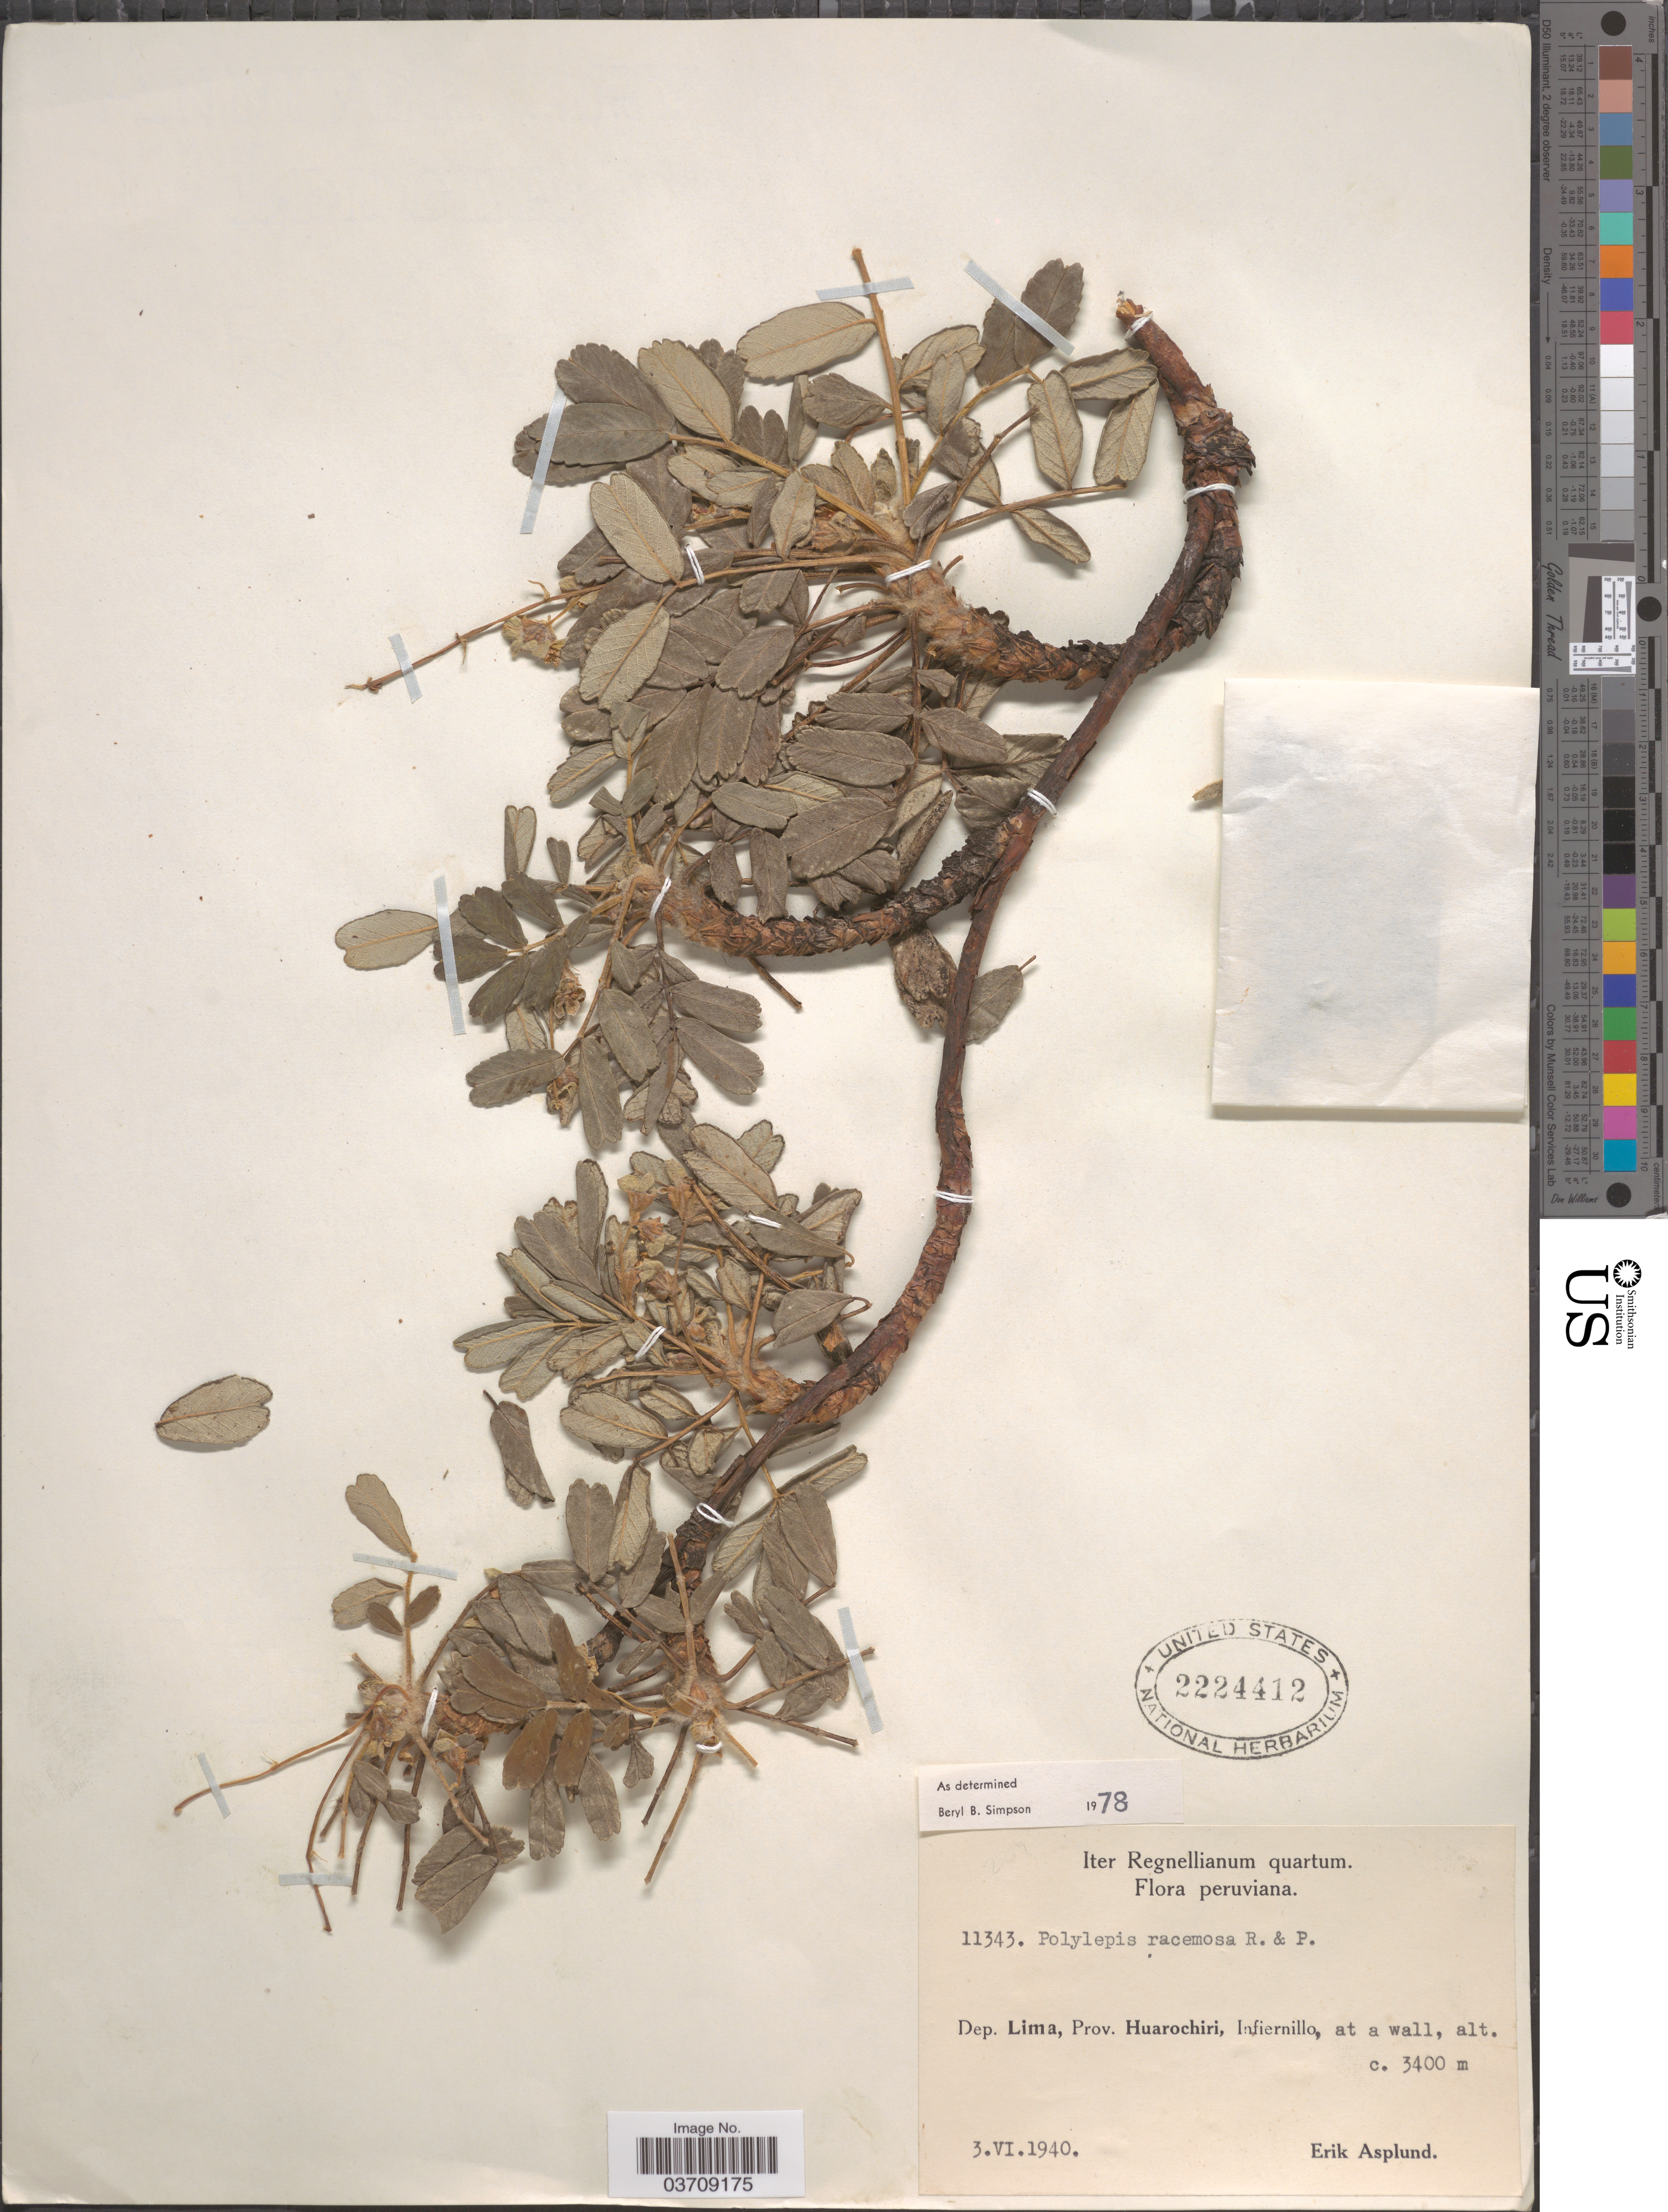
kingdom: Plantae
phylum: Tracheophyta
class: Magnoliopsida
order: Rosales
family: Rosaceae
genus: Polylepis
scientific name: Polylepis racemosa subsp. racemosa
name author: Ruiz & Pav.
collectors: E. Asplund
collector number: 11343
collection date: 1940-06-03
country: Peru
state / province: Lima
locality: Dep. Lima, Prov. Huarochiri, Infiernillo.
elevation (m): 3400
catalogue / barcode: US 2224412